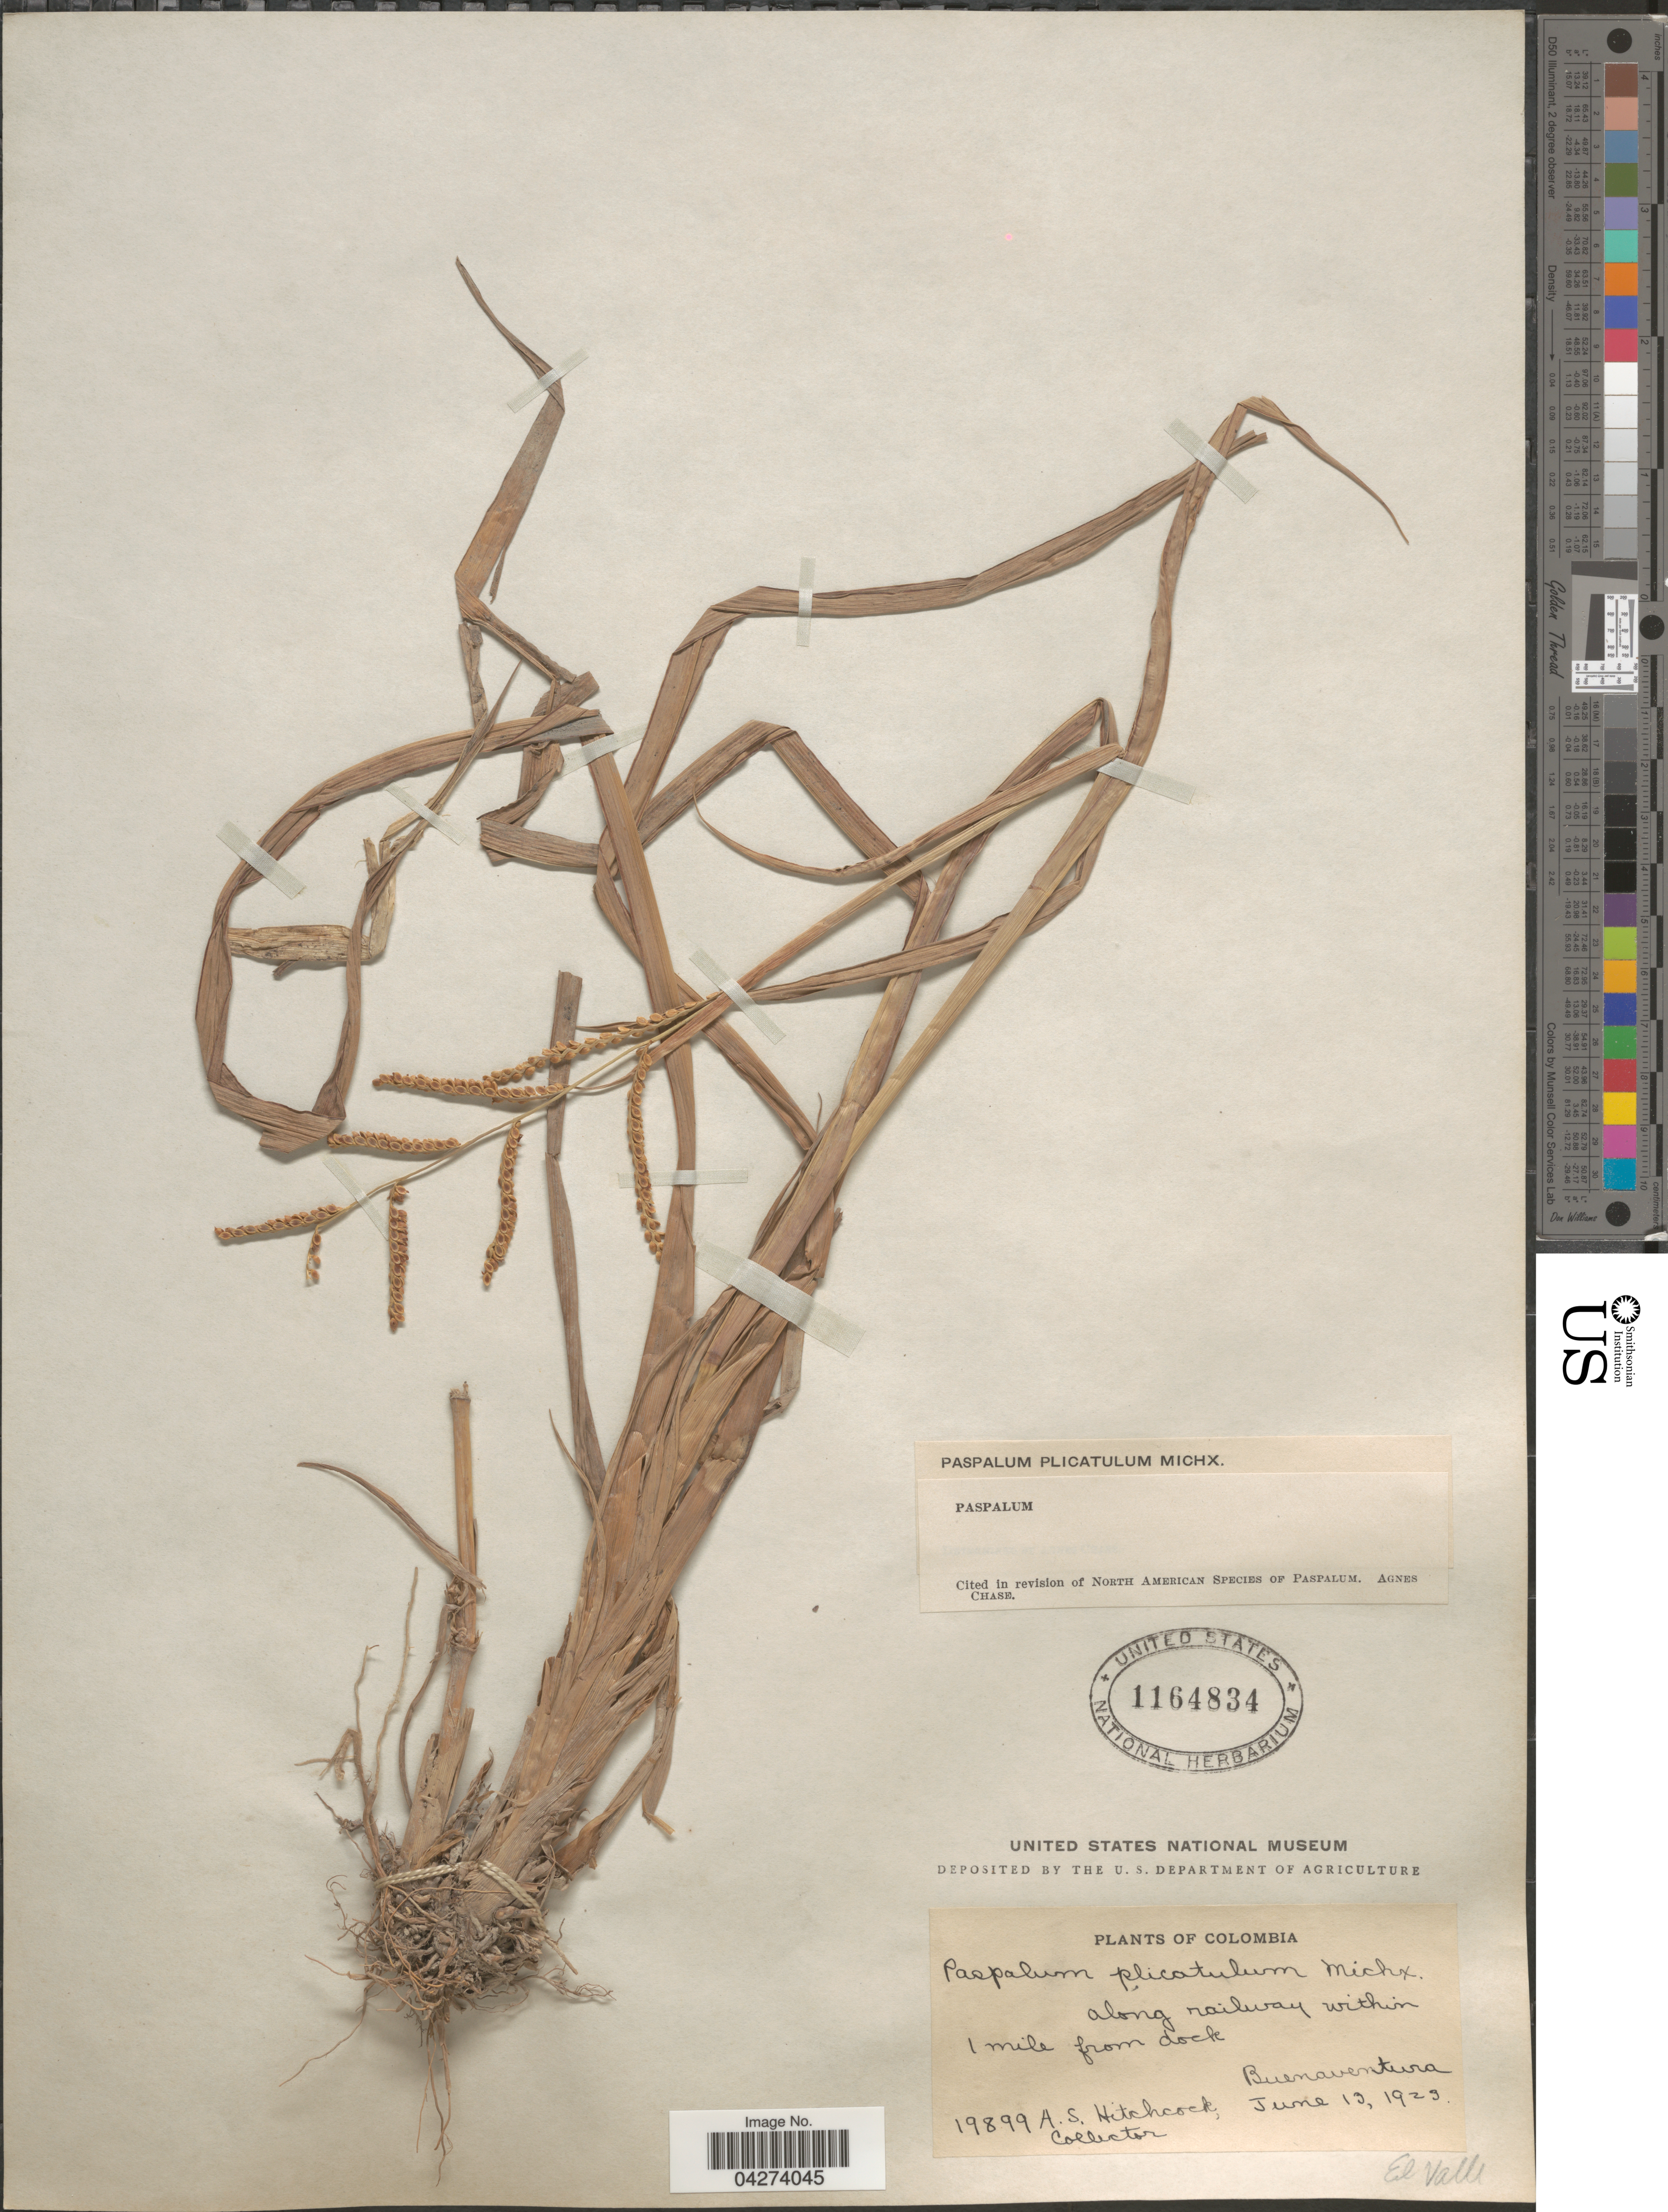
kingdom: Plantae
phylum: Tracheophyta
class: Liliopsida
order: Poales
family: Poaceae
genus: Paspalum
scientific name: Paspalum plicatulum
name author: Michx.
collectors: A. S. Hitchcock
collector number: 19899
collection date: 1923-06-13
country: Colombia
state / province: Valle del Cauca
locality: Along railway within 1 mile from dock. Buenaventura. El Valle.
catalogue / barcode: US 1164834